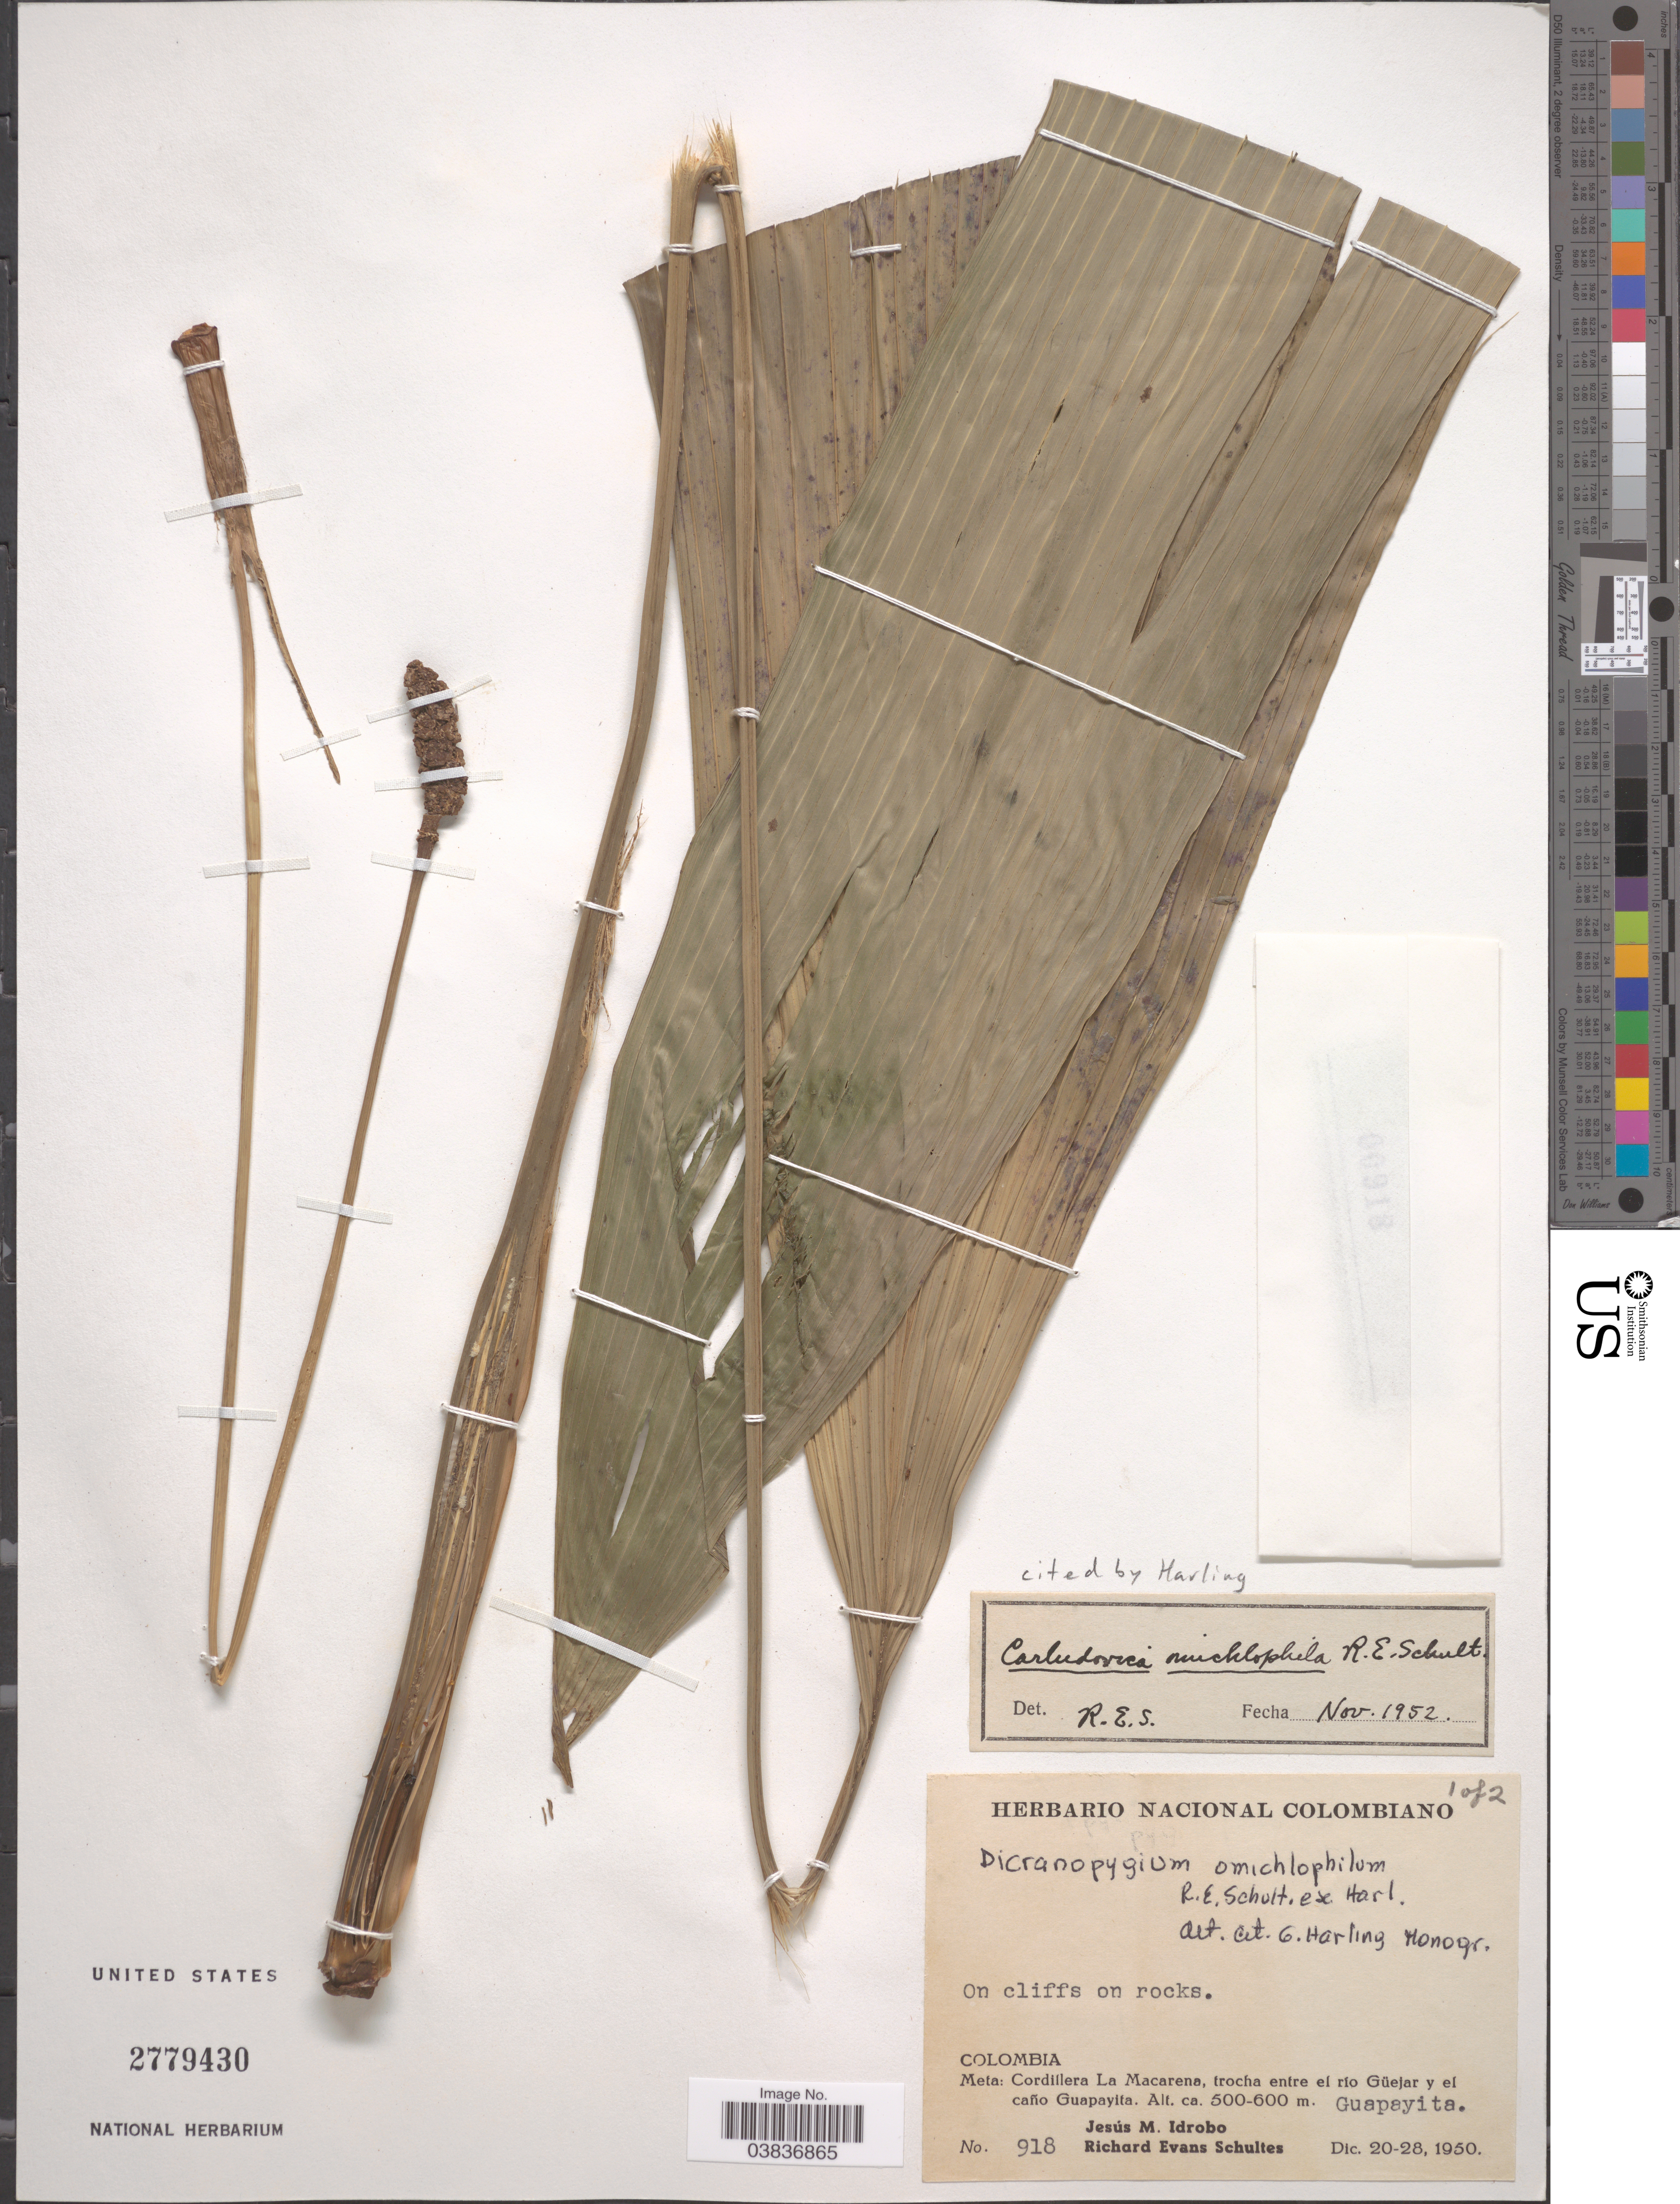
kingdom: Plantae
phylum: Tracheophyta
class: Liliopsida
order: Pandanales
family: Cyclanthaceae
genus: Dicranopygium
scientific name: Dicranopygium omichlophilum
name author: R.E. Schult. ex Harling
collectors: J. M. Idrobo & R. E. Schultes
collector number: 918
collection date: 1950-12-20/1950-12-28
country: Colombia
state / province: Meta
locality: Cordillera La Macarena, trocha entre el río Güejar y el caño Guapayita. Guapayita.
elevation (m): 500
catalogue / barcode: US 2779430